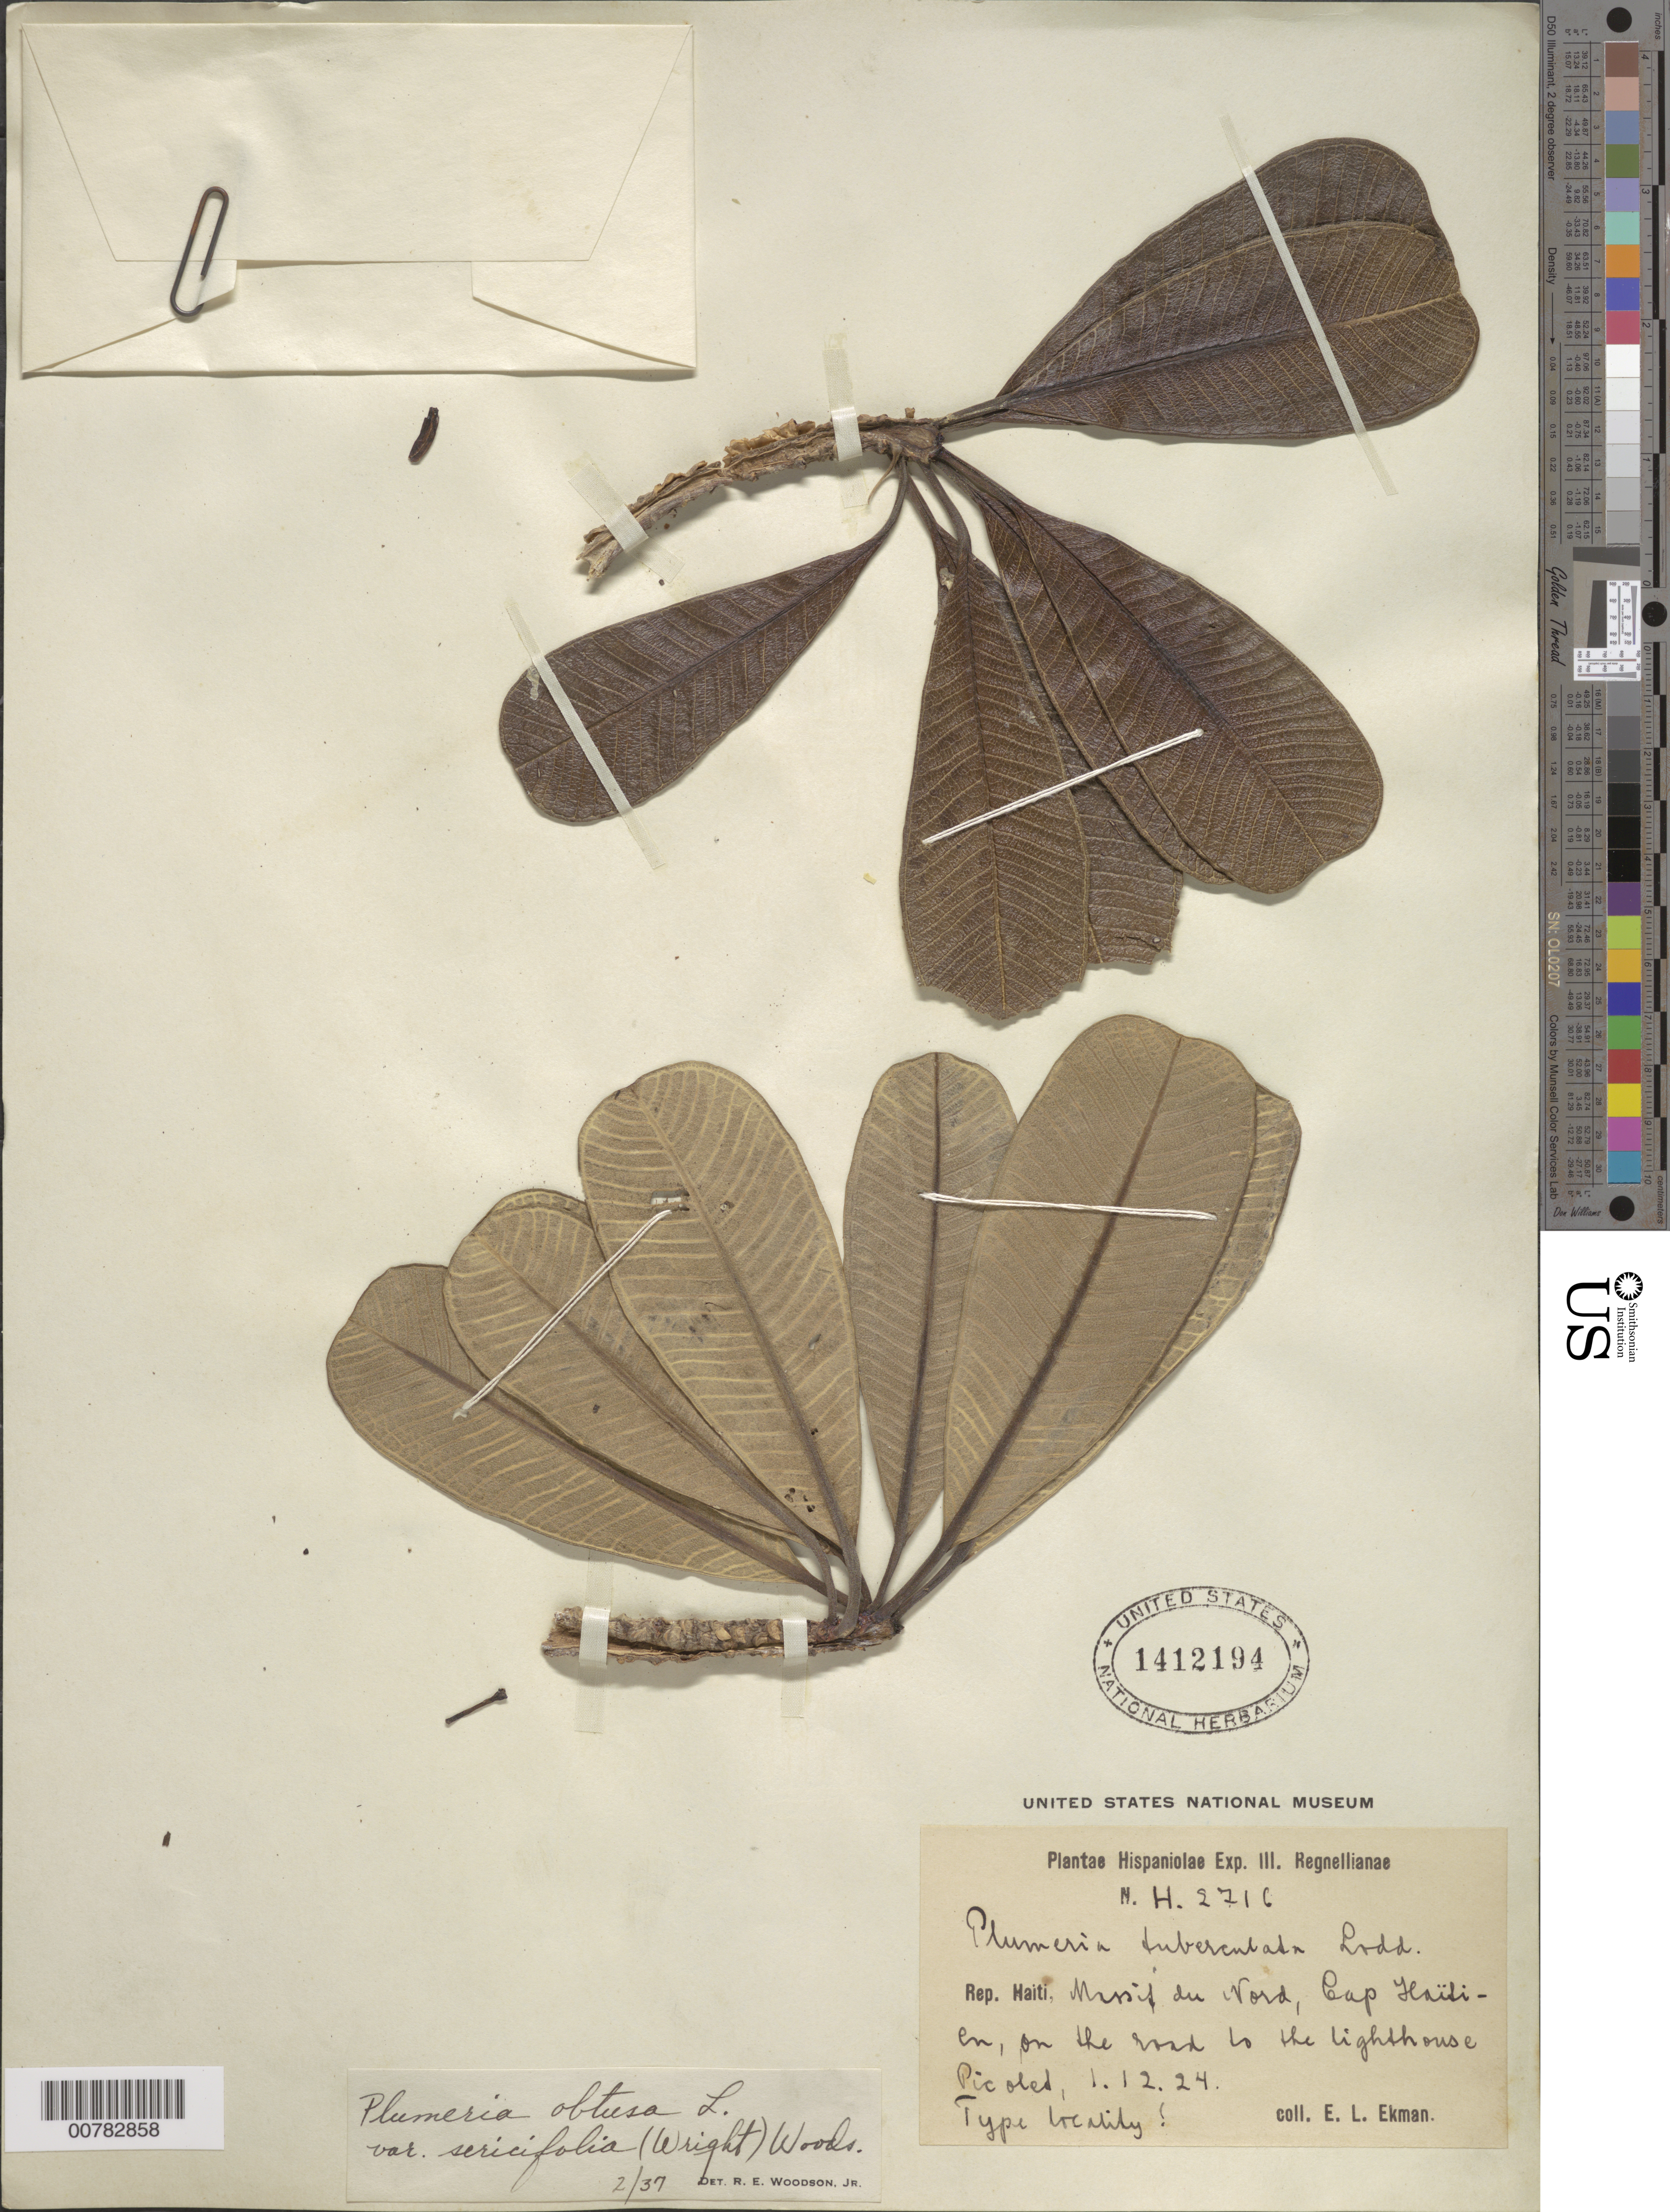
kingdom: Plantae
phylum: Tracheophyta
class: Magnoliopsida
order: Gentianales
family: Apocynaceae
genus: Plumeria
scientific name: Plumeria obtusa var. sericifolia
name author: (C. Wright ex Griseb.) Woodson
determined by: Woodson, R. E., Jr.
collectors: E. L. Ekman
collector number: H 2716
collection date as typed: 01 Dec 1924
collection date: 1924-12-01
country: Haiti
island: Hispaniola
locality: Massif du Nord, Cap Haïtien, on the road to the lighthouse Picotel.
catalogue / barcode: US 1412194